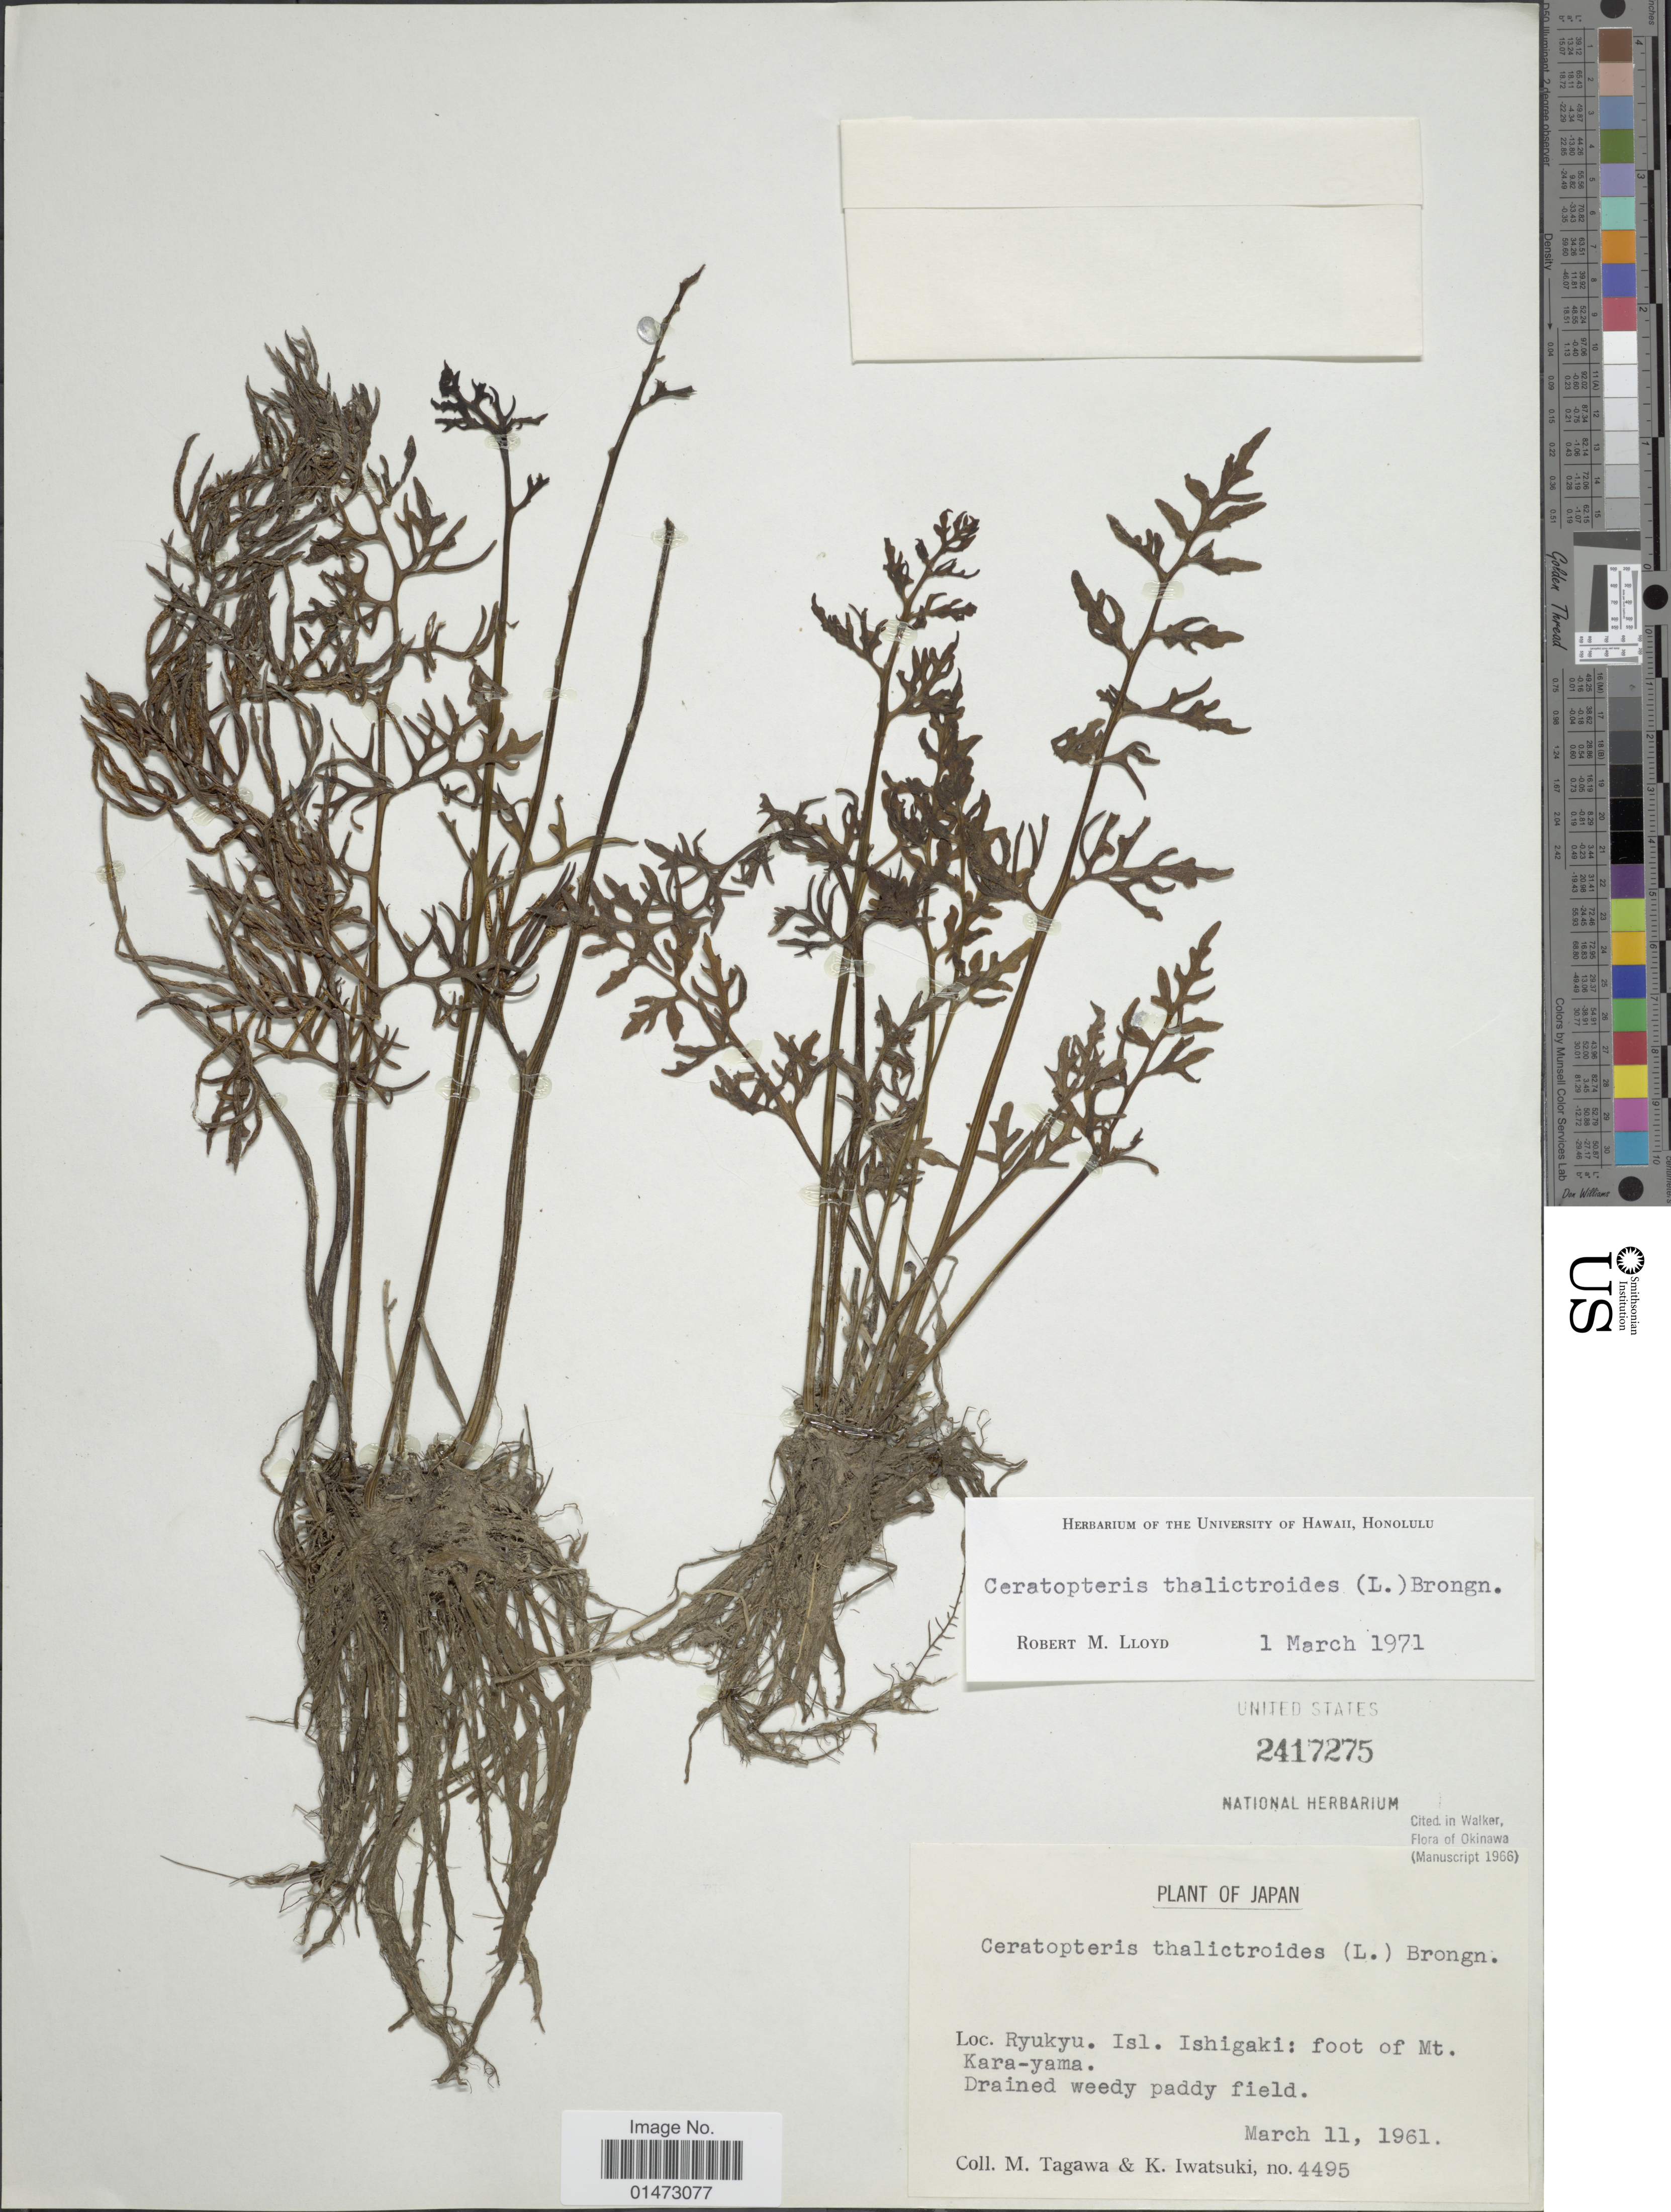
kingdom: Plantae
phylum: Tracheophyta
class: Polypodiopsida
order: Polypodiales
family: Pteridaceae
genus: Ceratopteris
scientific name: Ceratopteris thalictroides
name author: (L.) Brongn.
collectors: M. Tagawa & K. Iwatsuki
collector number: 4495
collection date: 1961-03-11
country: Japan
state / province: Okinawa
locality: Ryukyu. Isl. Ishigaki: foot of Mt. Kara-yama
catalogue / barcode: US 2417275